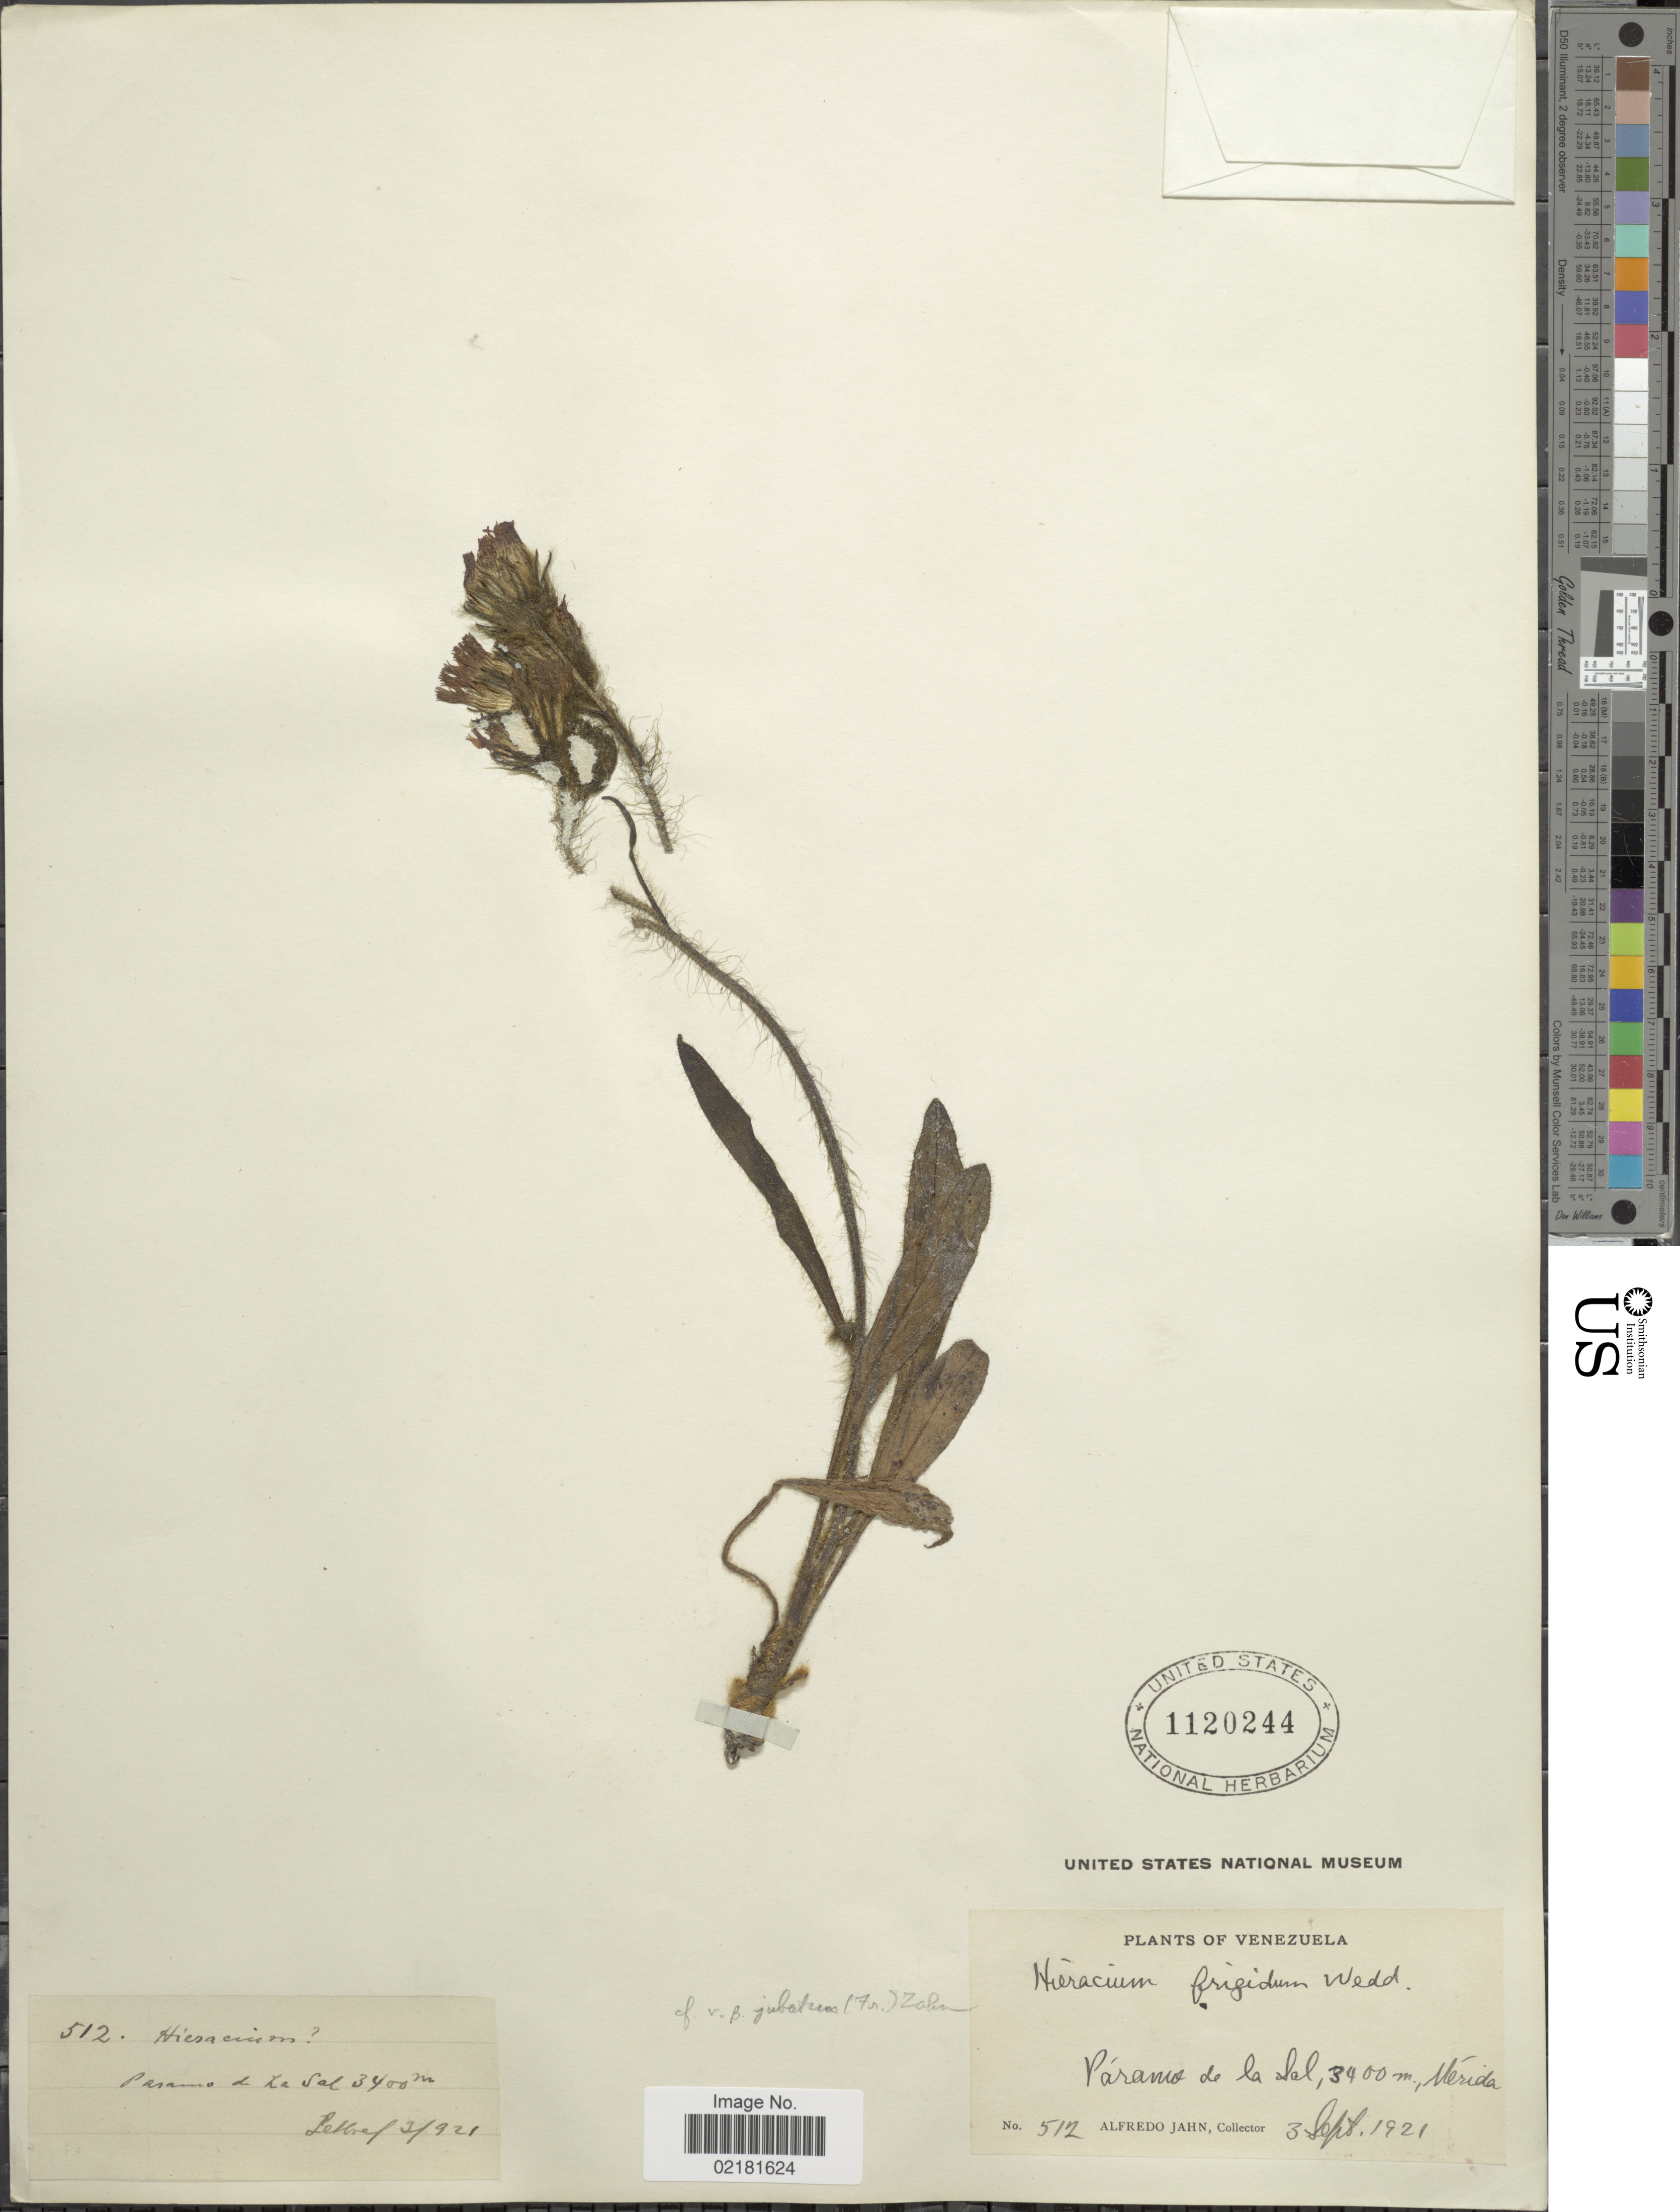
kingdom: Plantae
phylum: Tracheophyta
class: Magnoliopsida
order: Asterales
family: Asteraceae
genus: Hieracium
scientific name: Hieracium jubatum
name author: Fr.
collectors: A. Jahn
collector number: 512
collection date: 1921-09-03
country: Venezuela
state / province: Mérida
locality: Paramo de la Sal.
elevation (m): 3400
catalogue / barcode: US 1120244